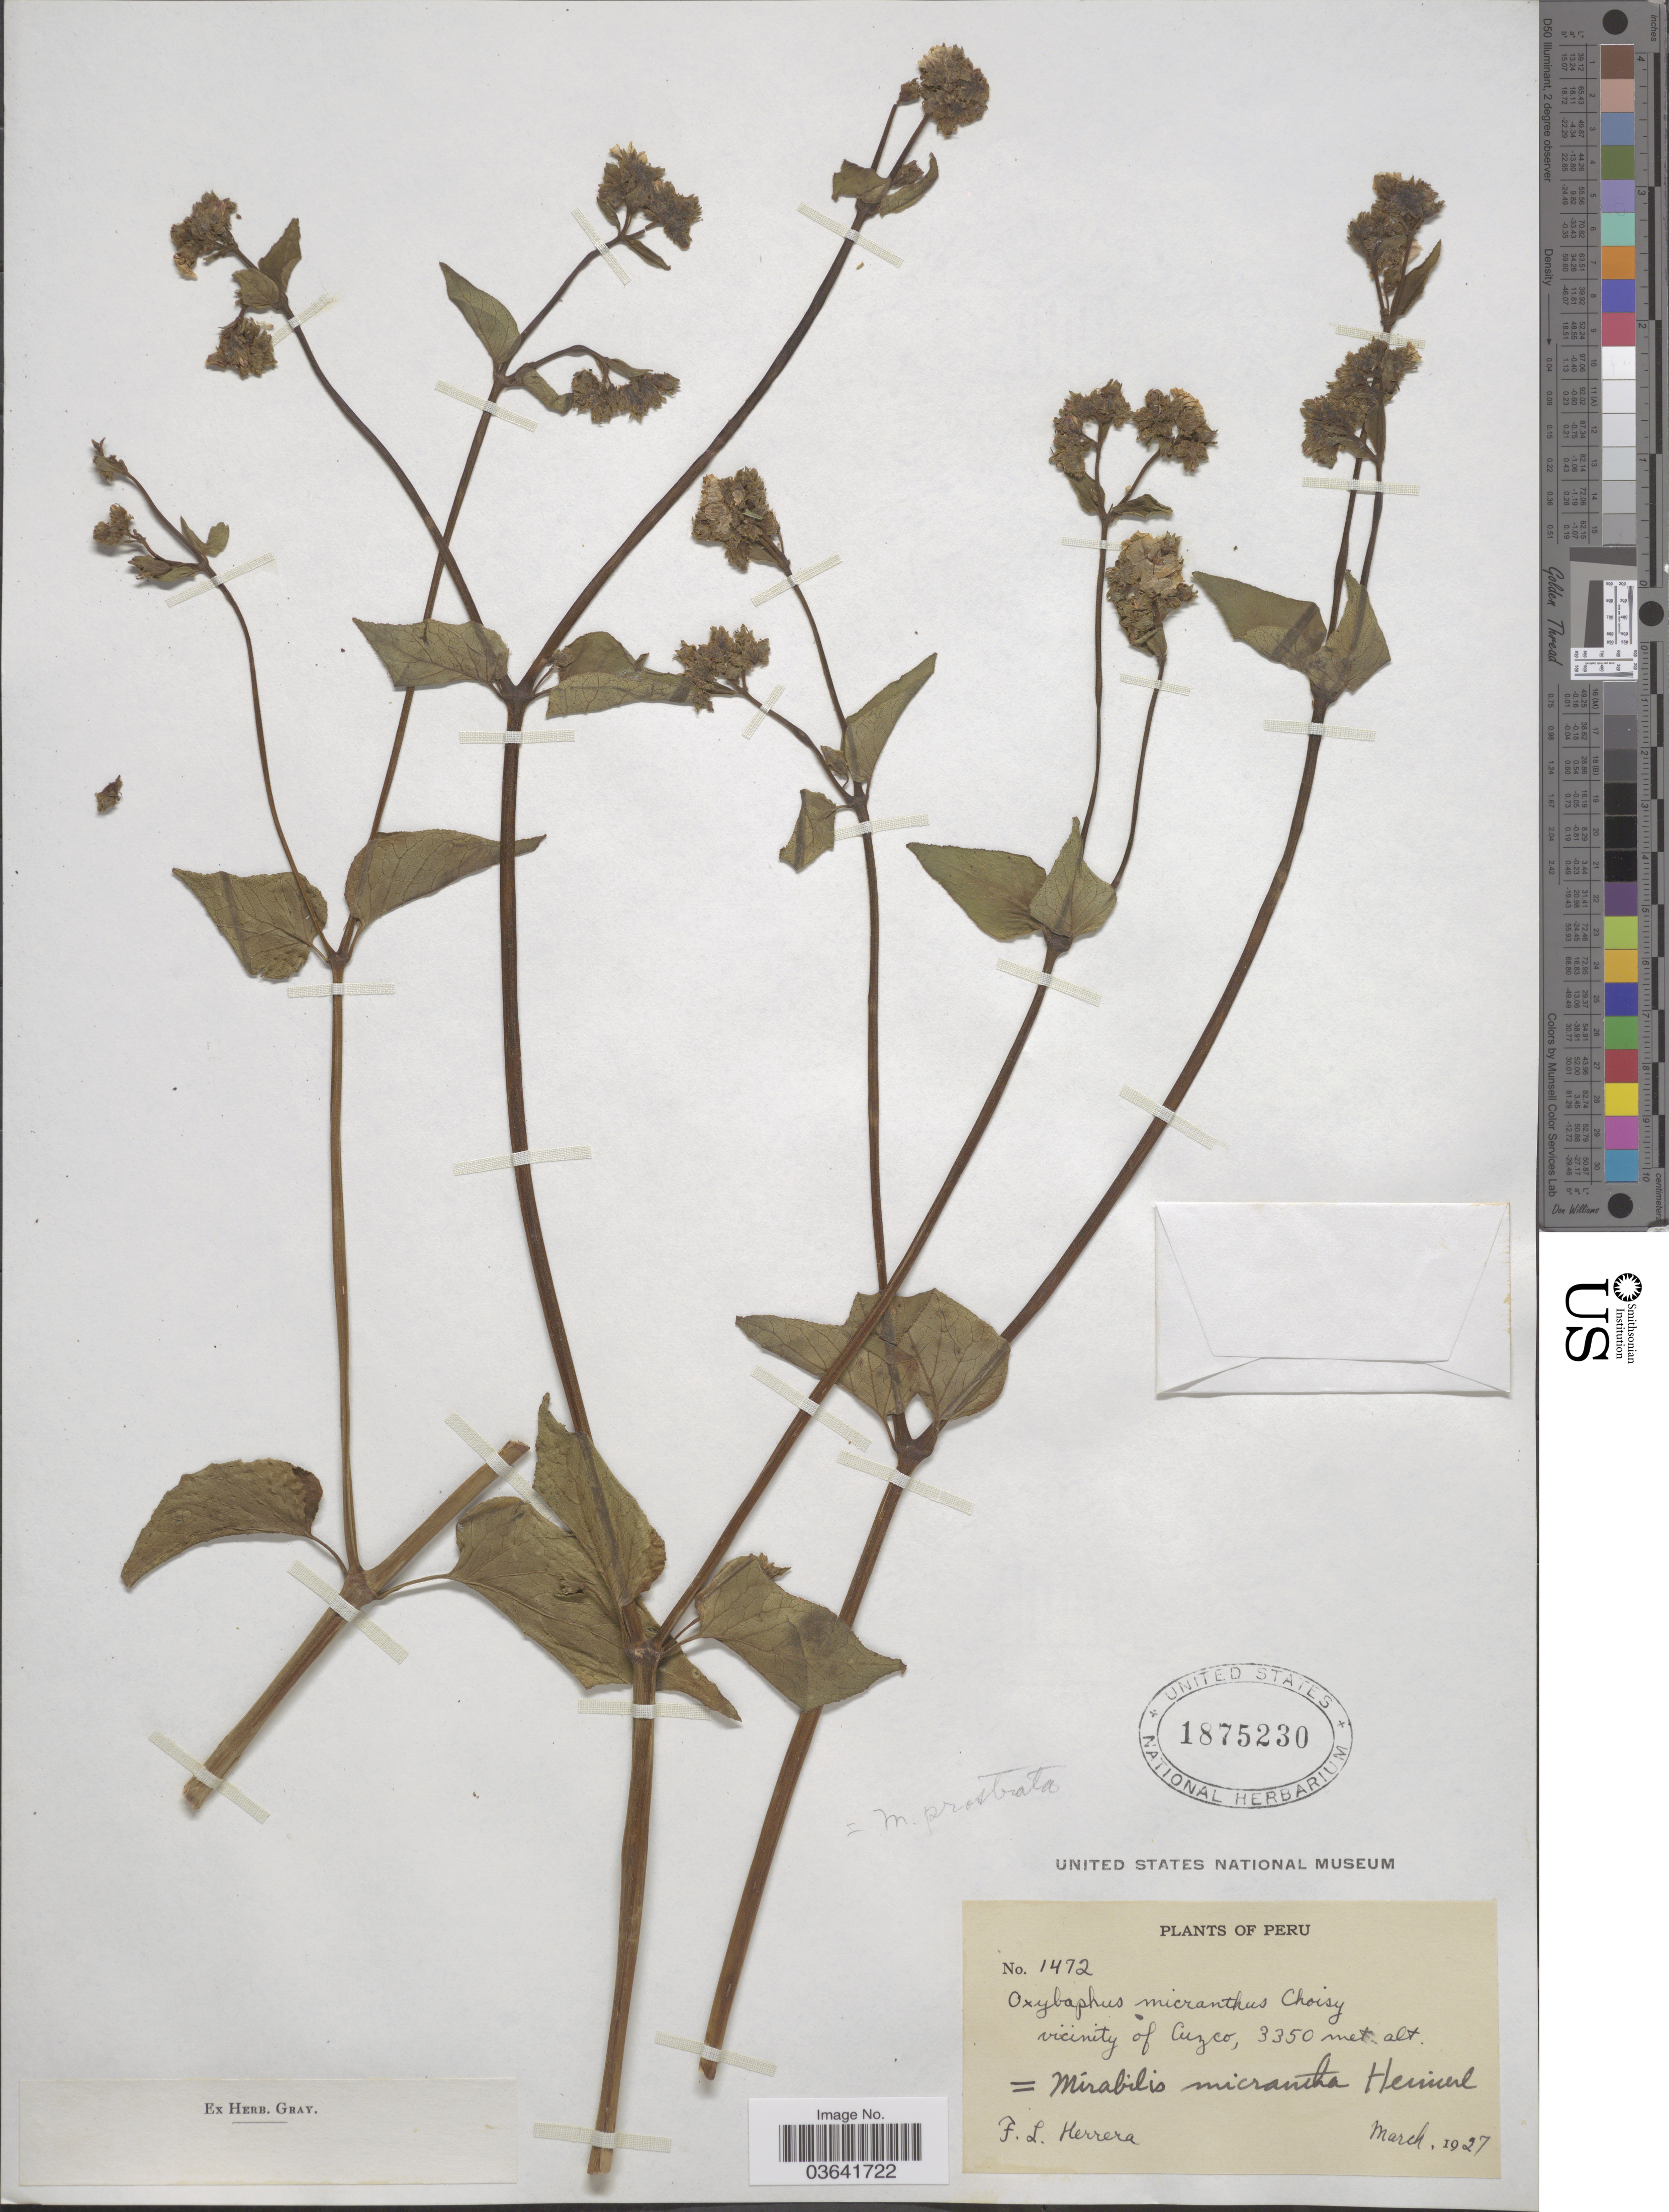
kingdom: Plantae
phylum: Tracheophyta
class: Magnoliopsida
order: Caryophyllales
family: Nyctaginaceae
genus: Mirabilis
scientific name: Mirabilis prostrata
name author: (Ruiz & Pav.) Heimerl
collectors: F. L. Herrera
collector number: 1472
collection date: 1927-03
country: Peru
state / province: Cusco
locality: Vicinity of Cuzco.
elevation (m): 3350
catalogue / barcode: US 1875230